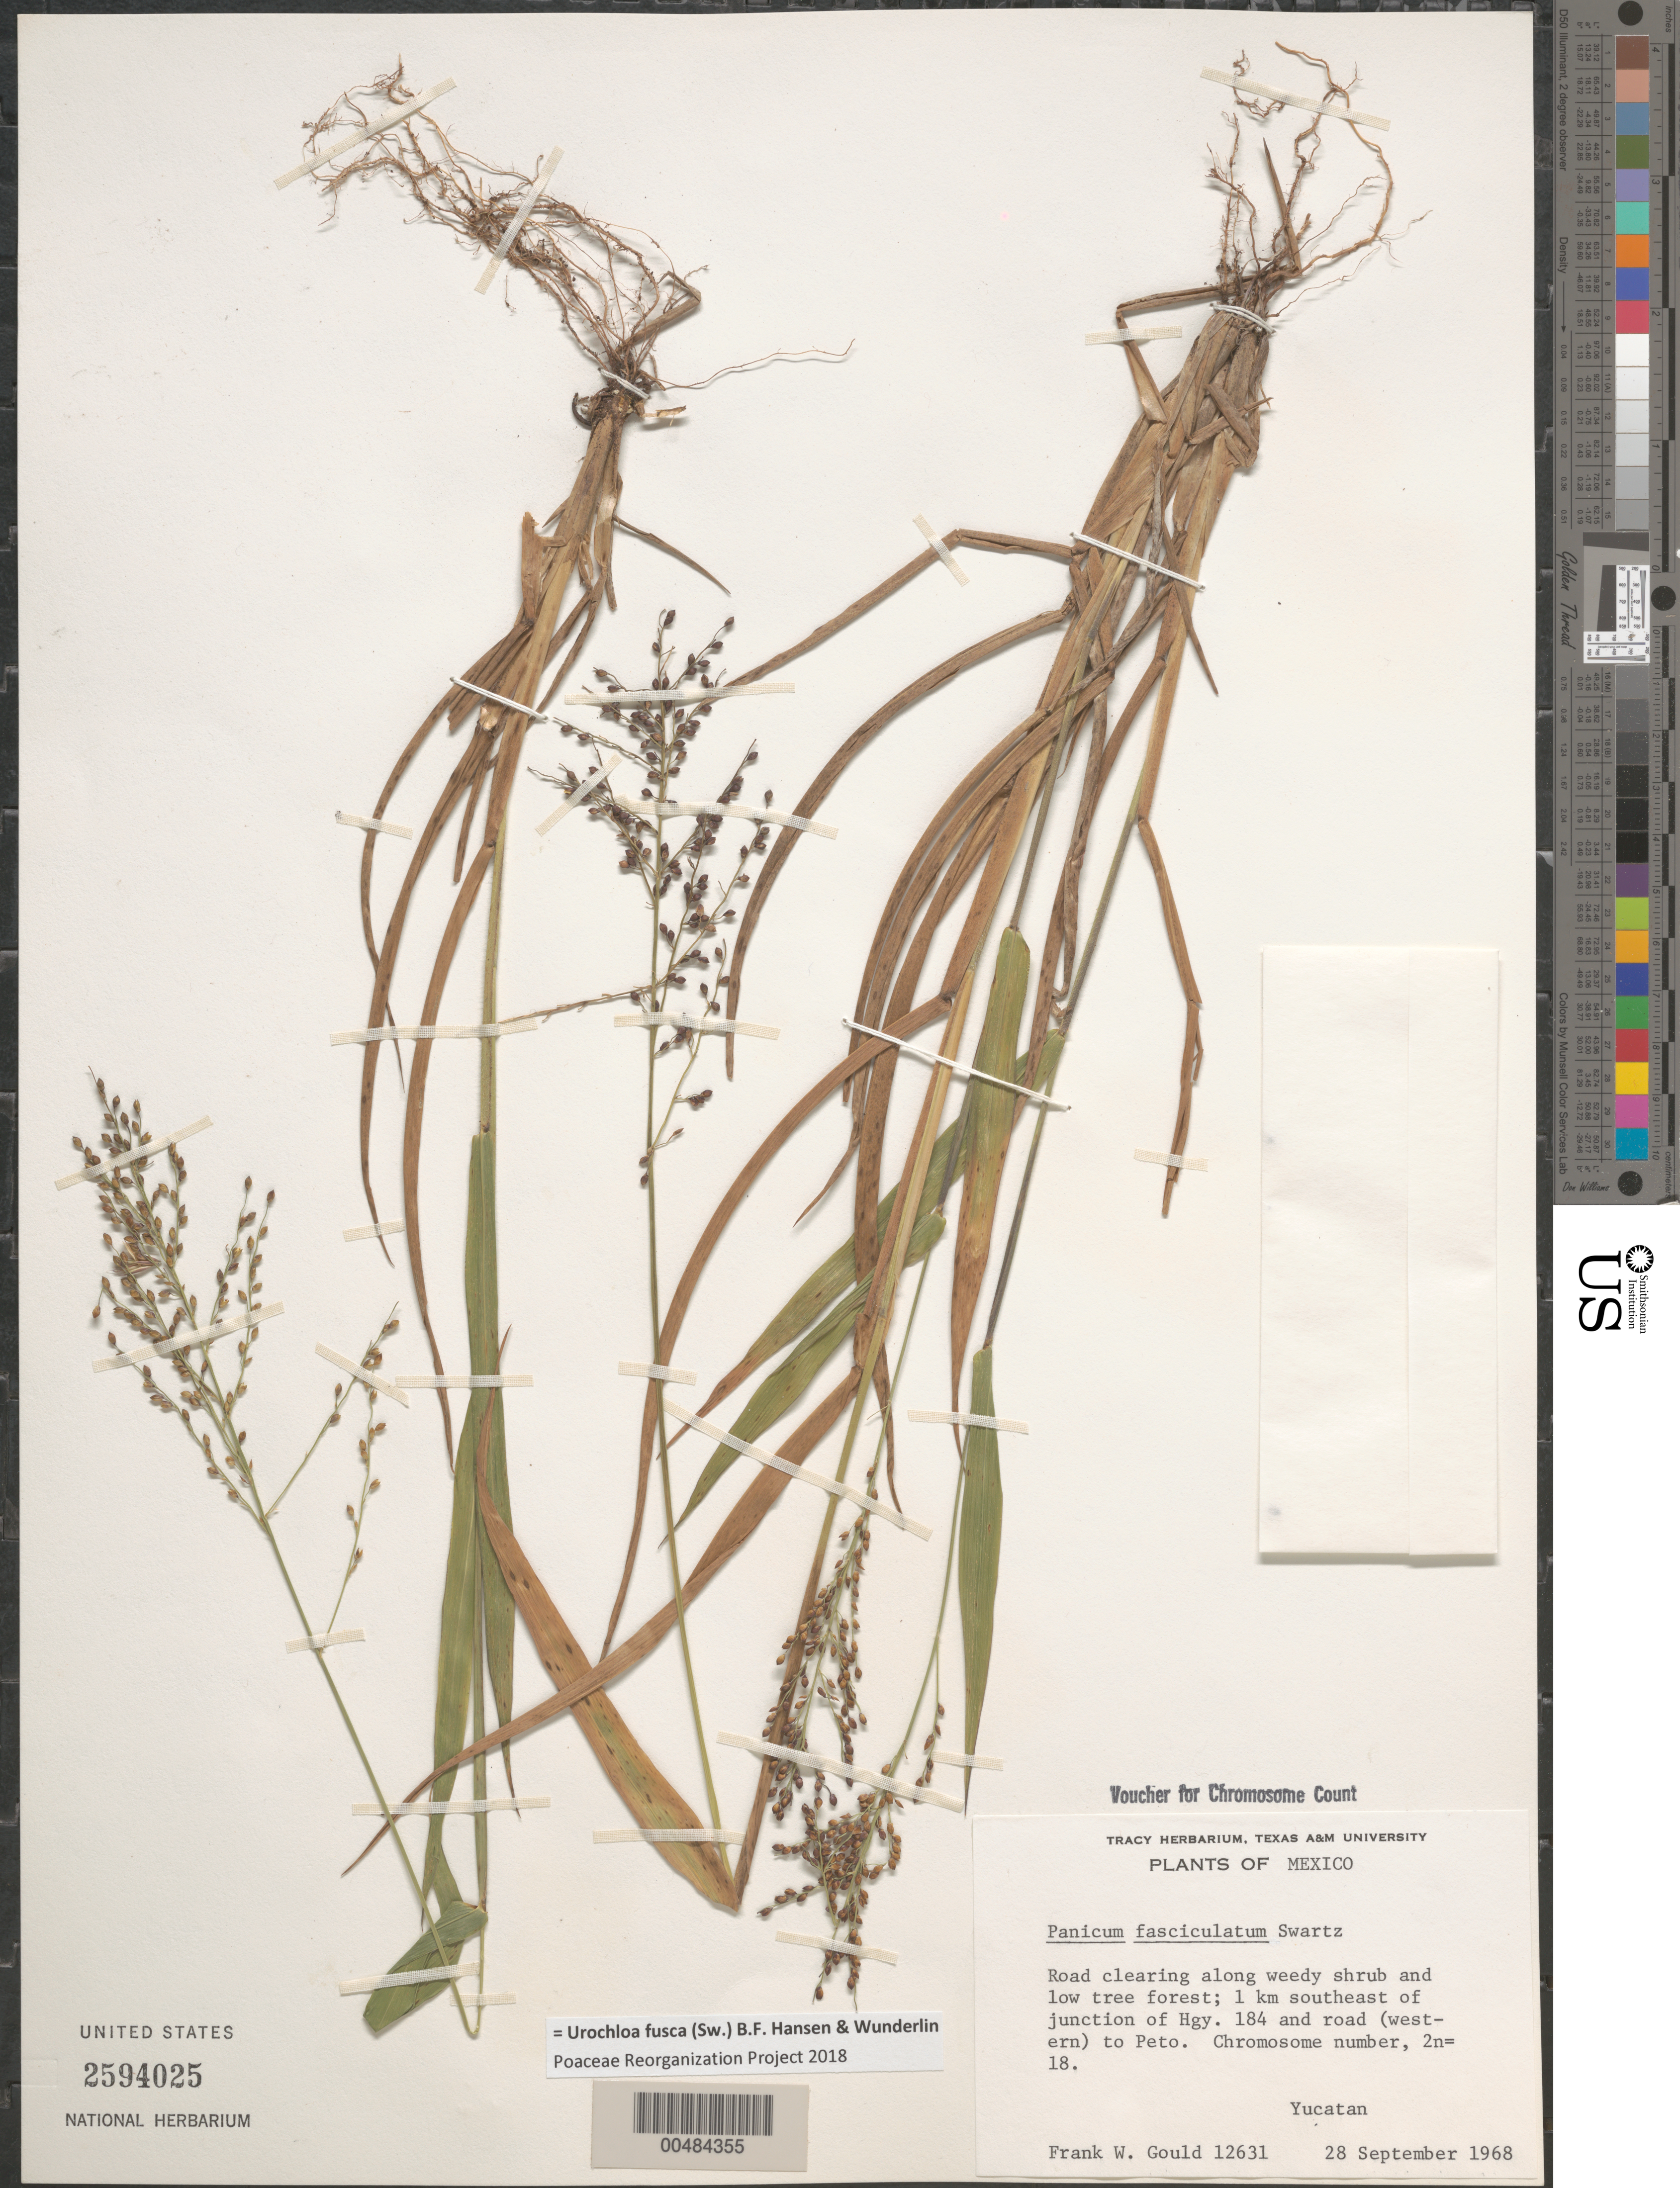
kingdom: Plantae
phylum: Tracheophyta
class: Liliopsida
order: Poales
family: Poaceae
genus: Brachiaria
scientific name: Brachiaria fasciculata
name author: (Sw.) Parodi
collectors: F. W. Gould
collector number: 12631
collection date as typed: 28 Sep 1968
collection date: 1968-09-28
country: Mexico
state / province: Yucatan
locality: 1 km SE of junction of Hwy 184 and road (western) to Peto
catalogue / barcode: US 2594025